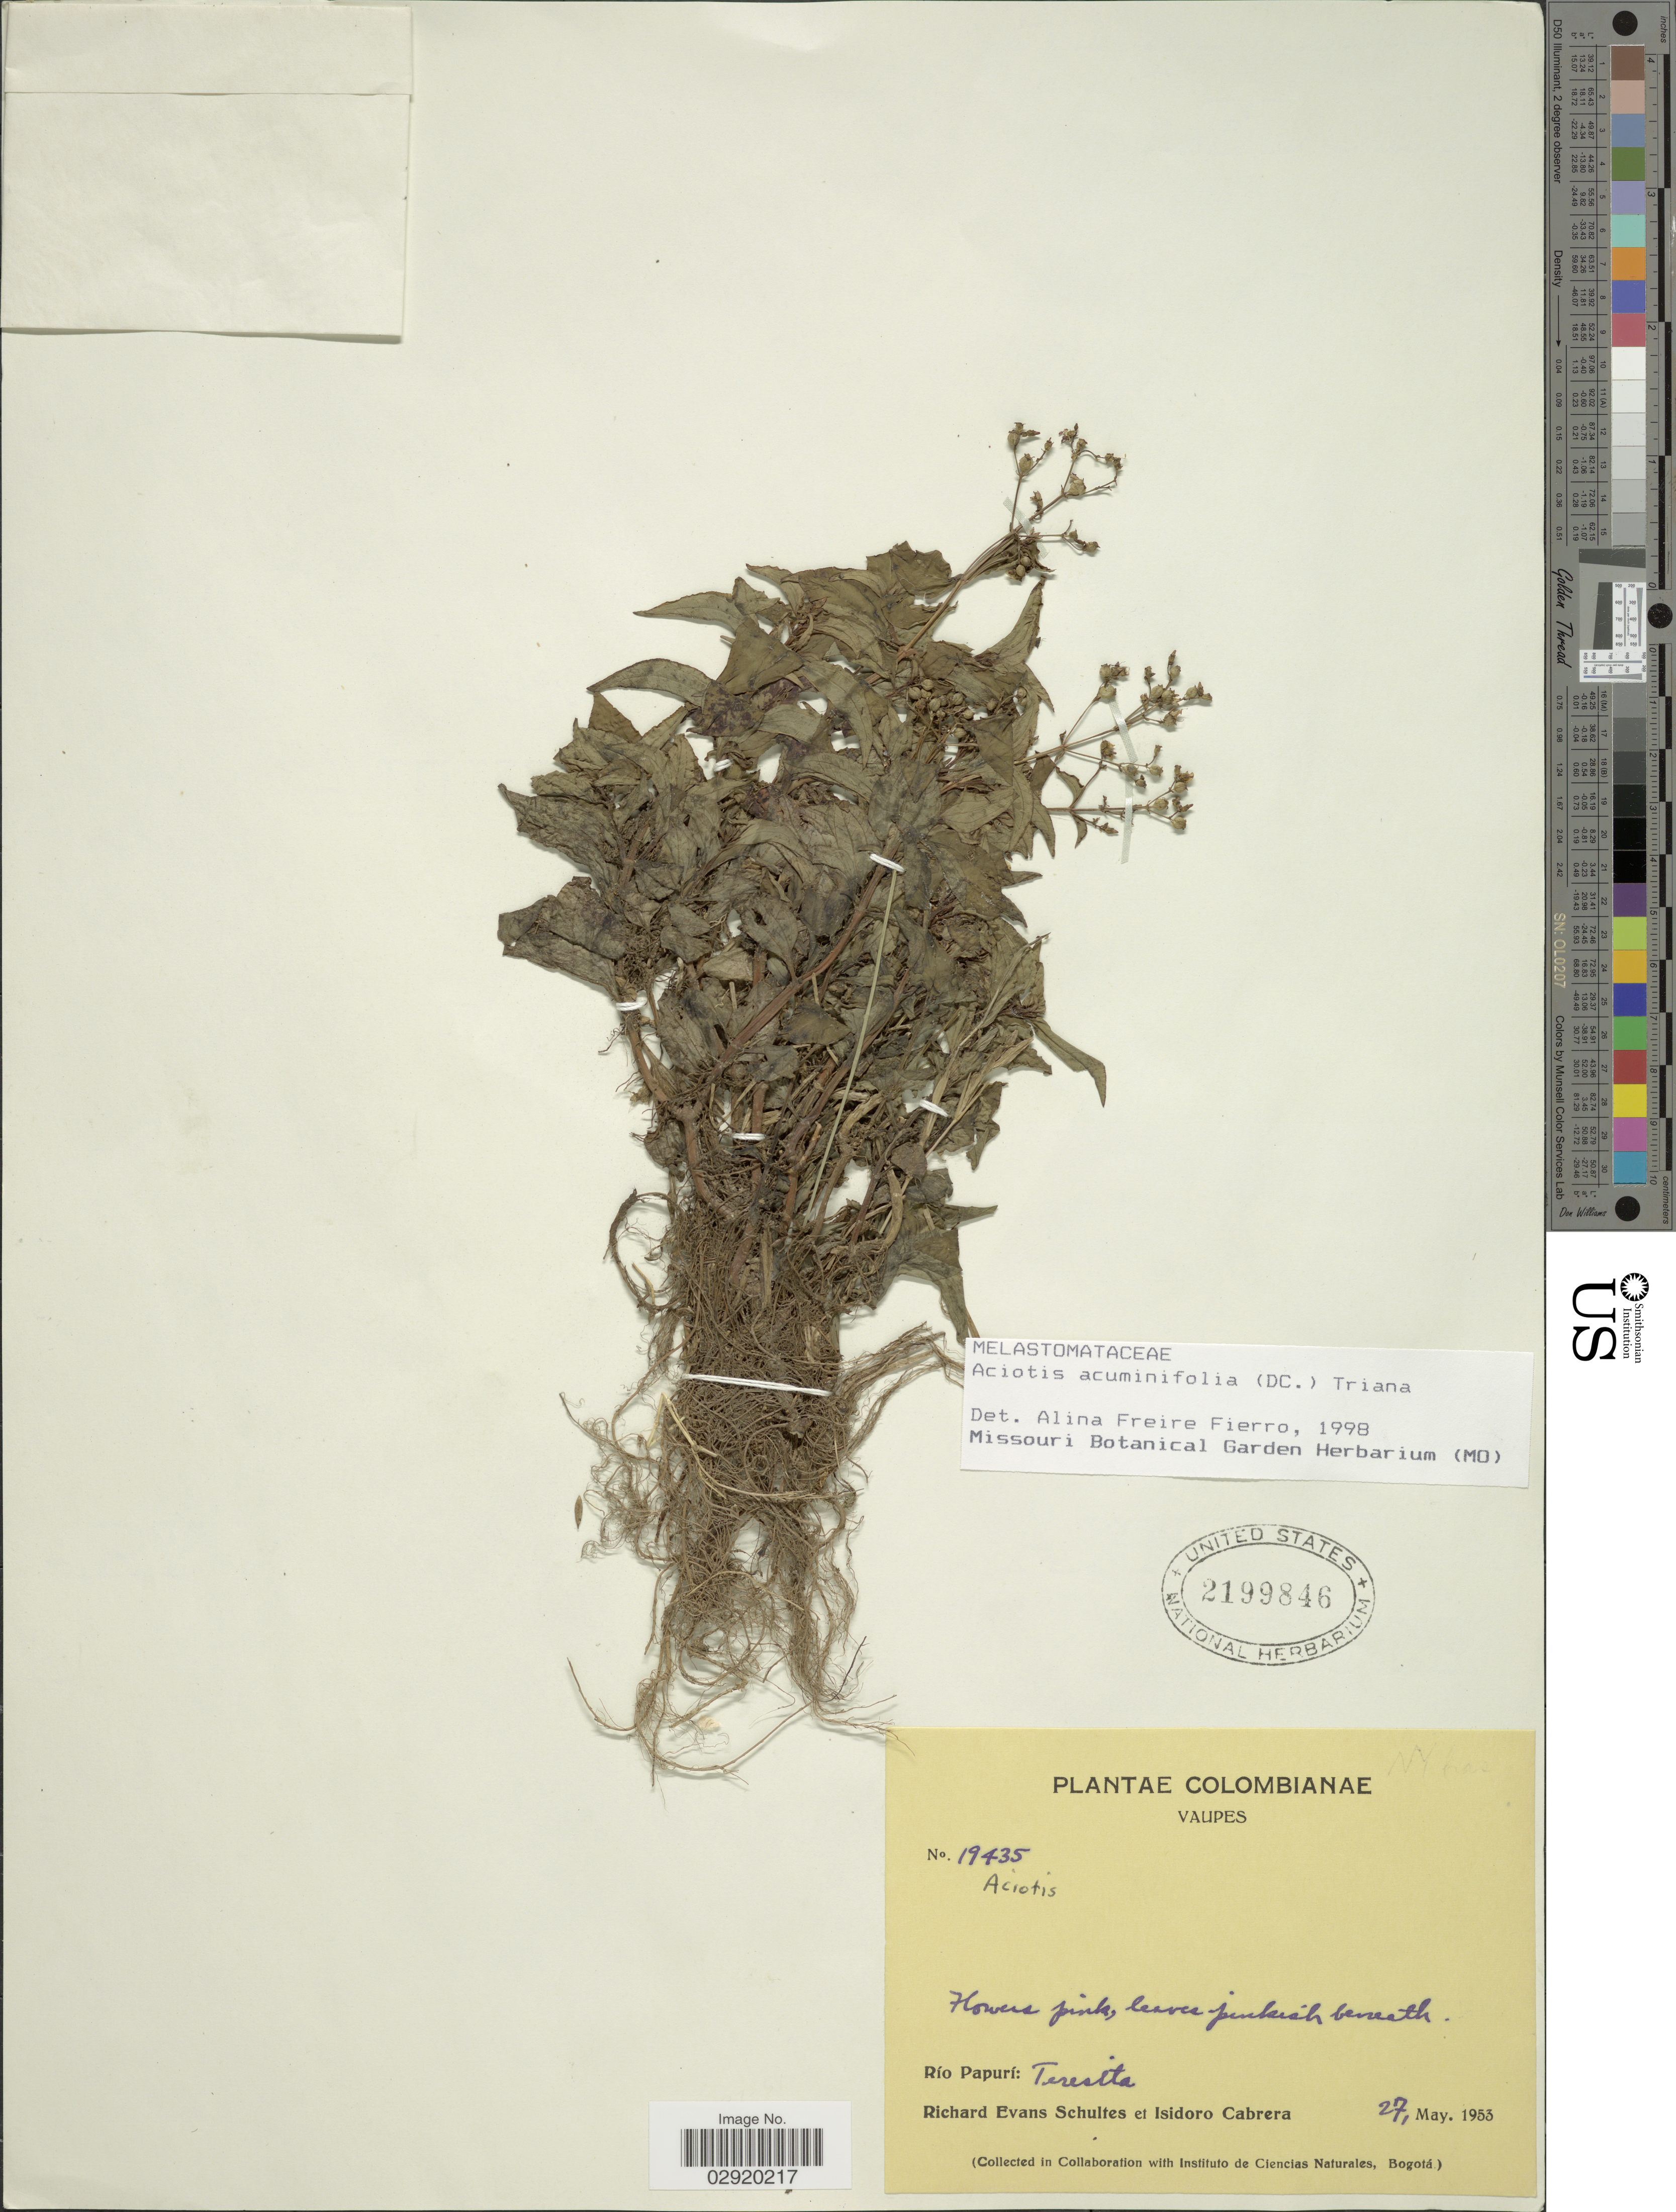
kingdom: Plantae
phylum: Tracheophyta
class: Magnoliopsida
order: Myrtales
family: Melastomataceae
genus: Aciotis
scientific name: Aciotis acuminifolia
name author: (Mart. ex DC.) Triana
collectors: R. E. Schultes & I. Cabrera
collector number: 19435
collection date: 1953-05-27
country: Colombia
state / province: Vaupés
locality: Río Papurí: Teresita.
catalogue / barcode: US 2199846